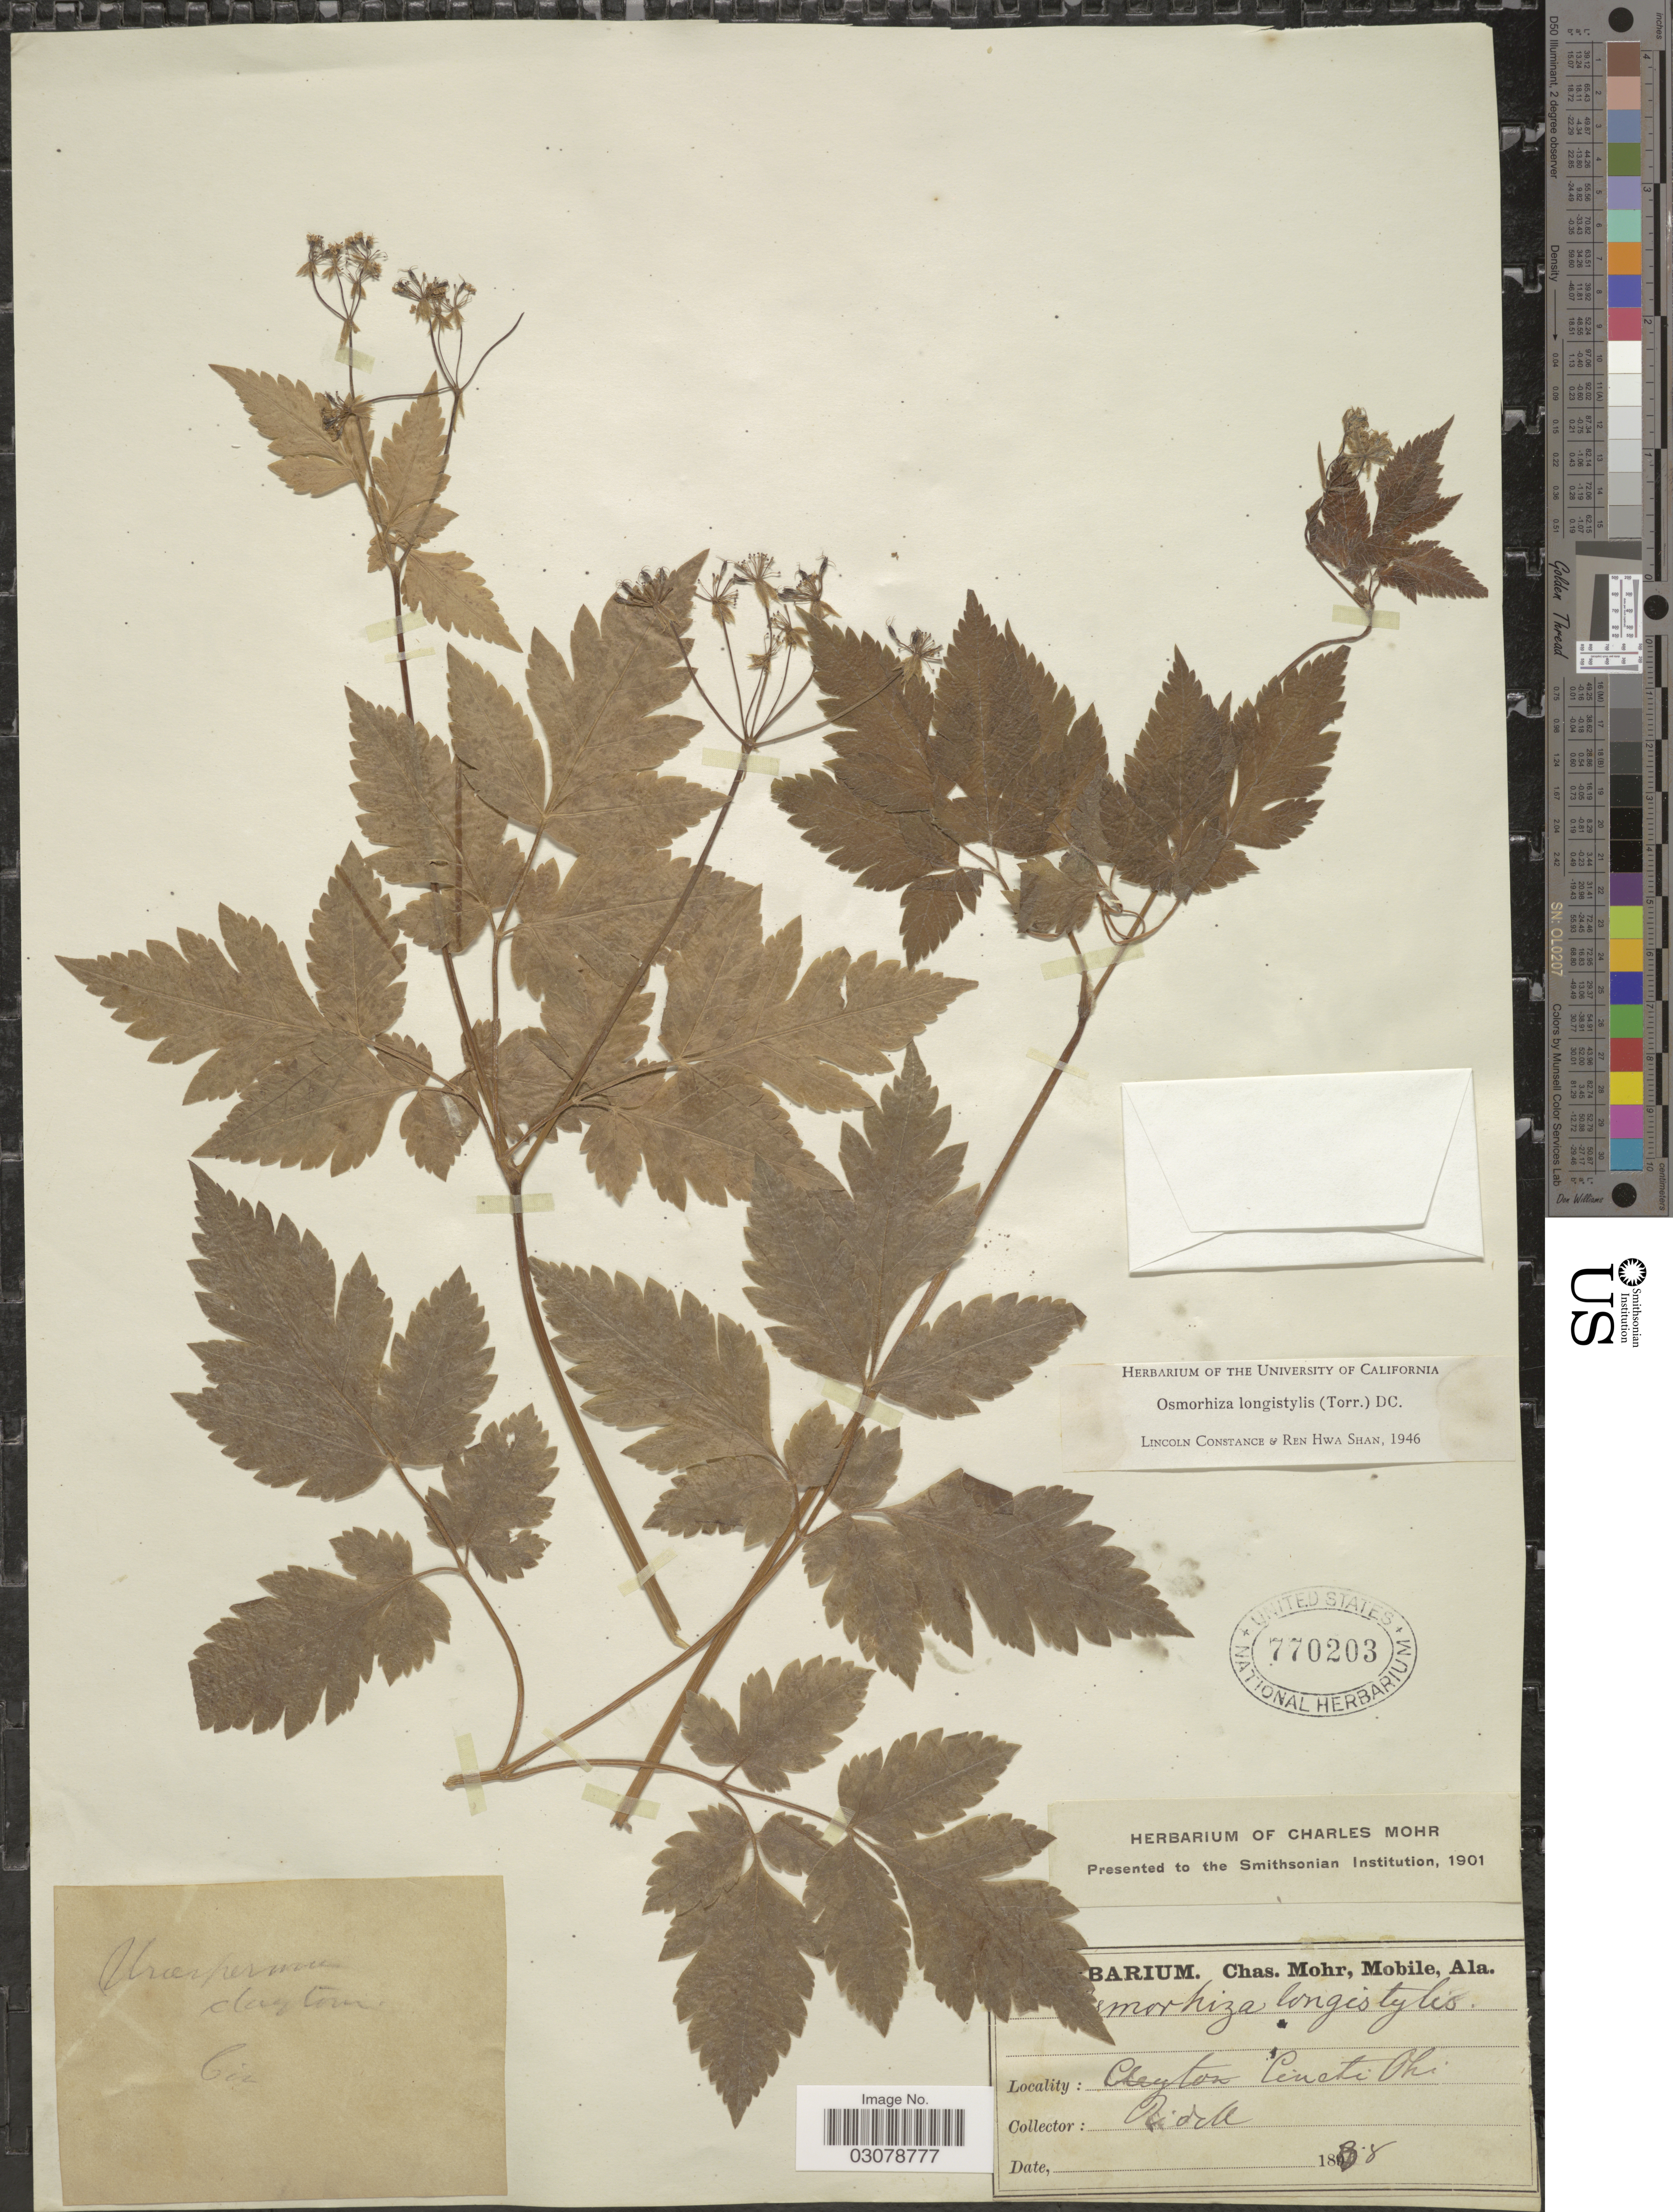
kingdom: Plantae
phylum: Tracheophyta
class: Magnoliopsida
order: Apiales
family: Apiaceae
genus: Osmorhiza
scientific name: Osmorhiza longistylis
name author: (Torr.) DC.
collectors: -. Ridell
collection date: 1838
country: United States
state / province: Ohio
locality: Cincti.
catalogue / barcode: US 770203